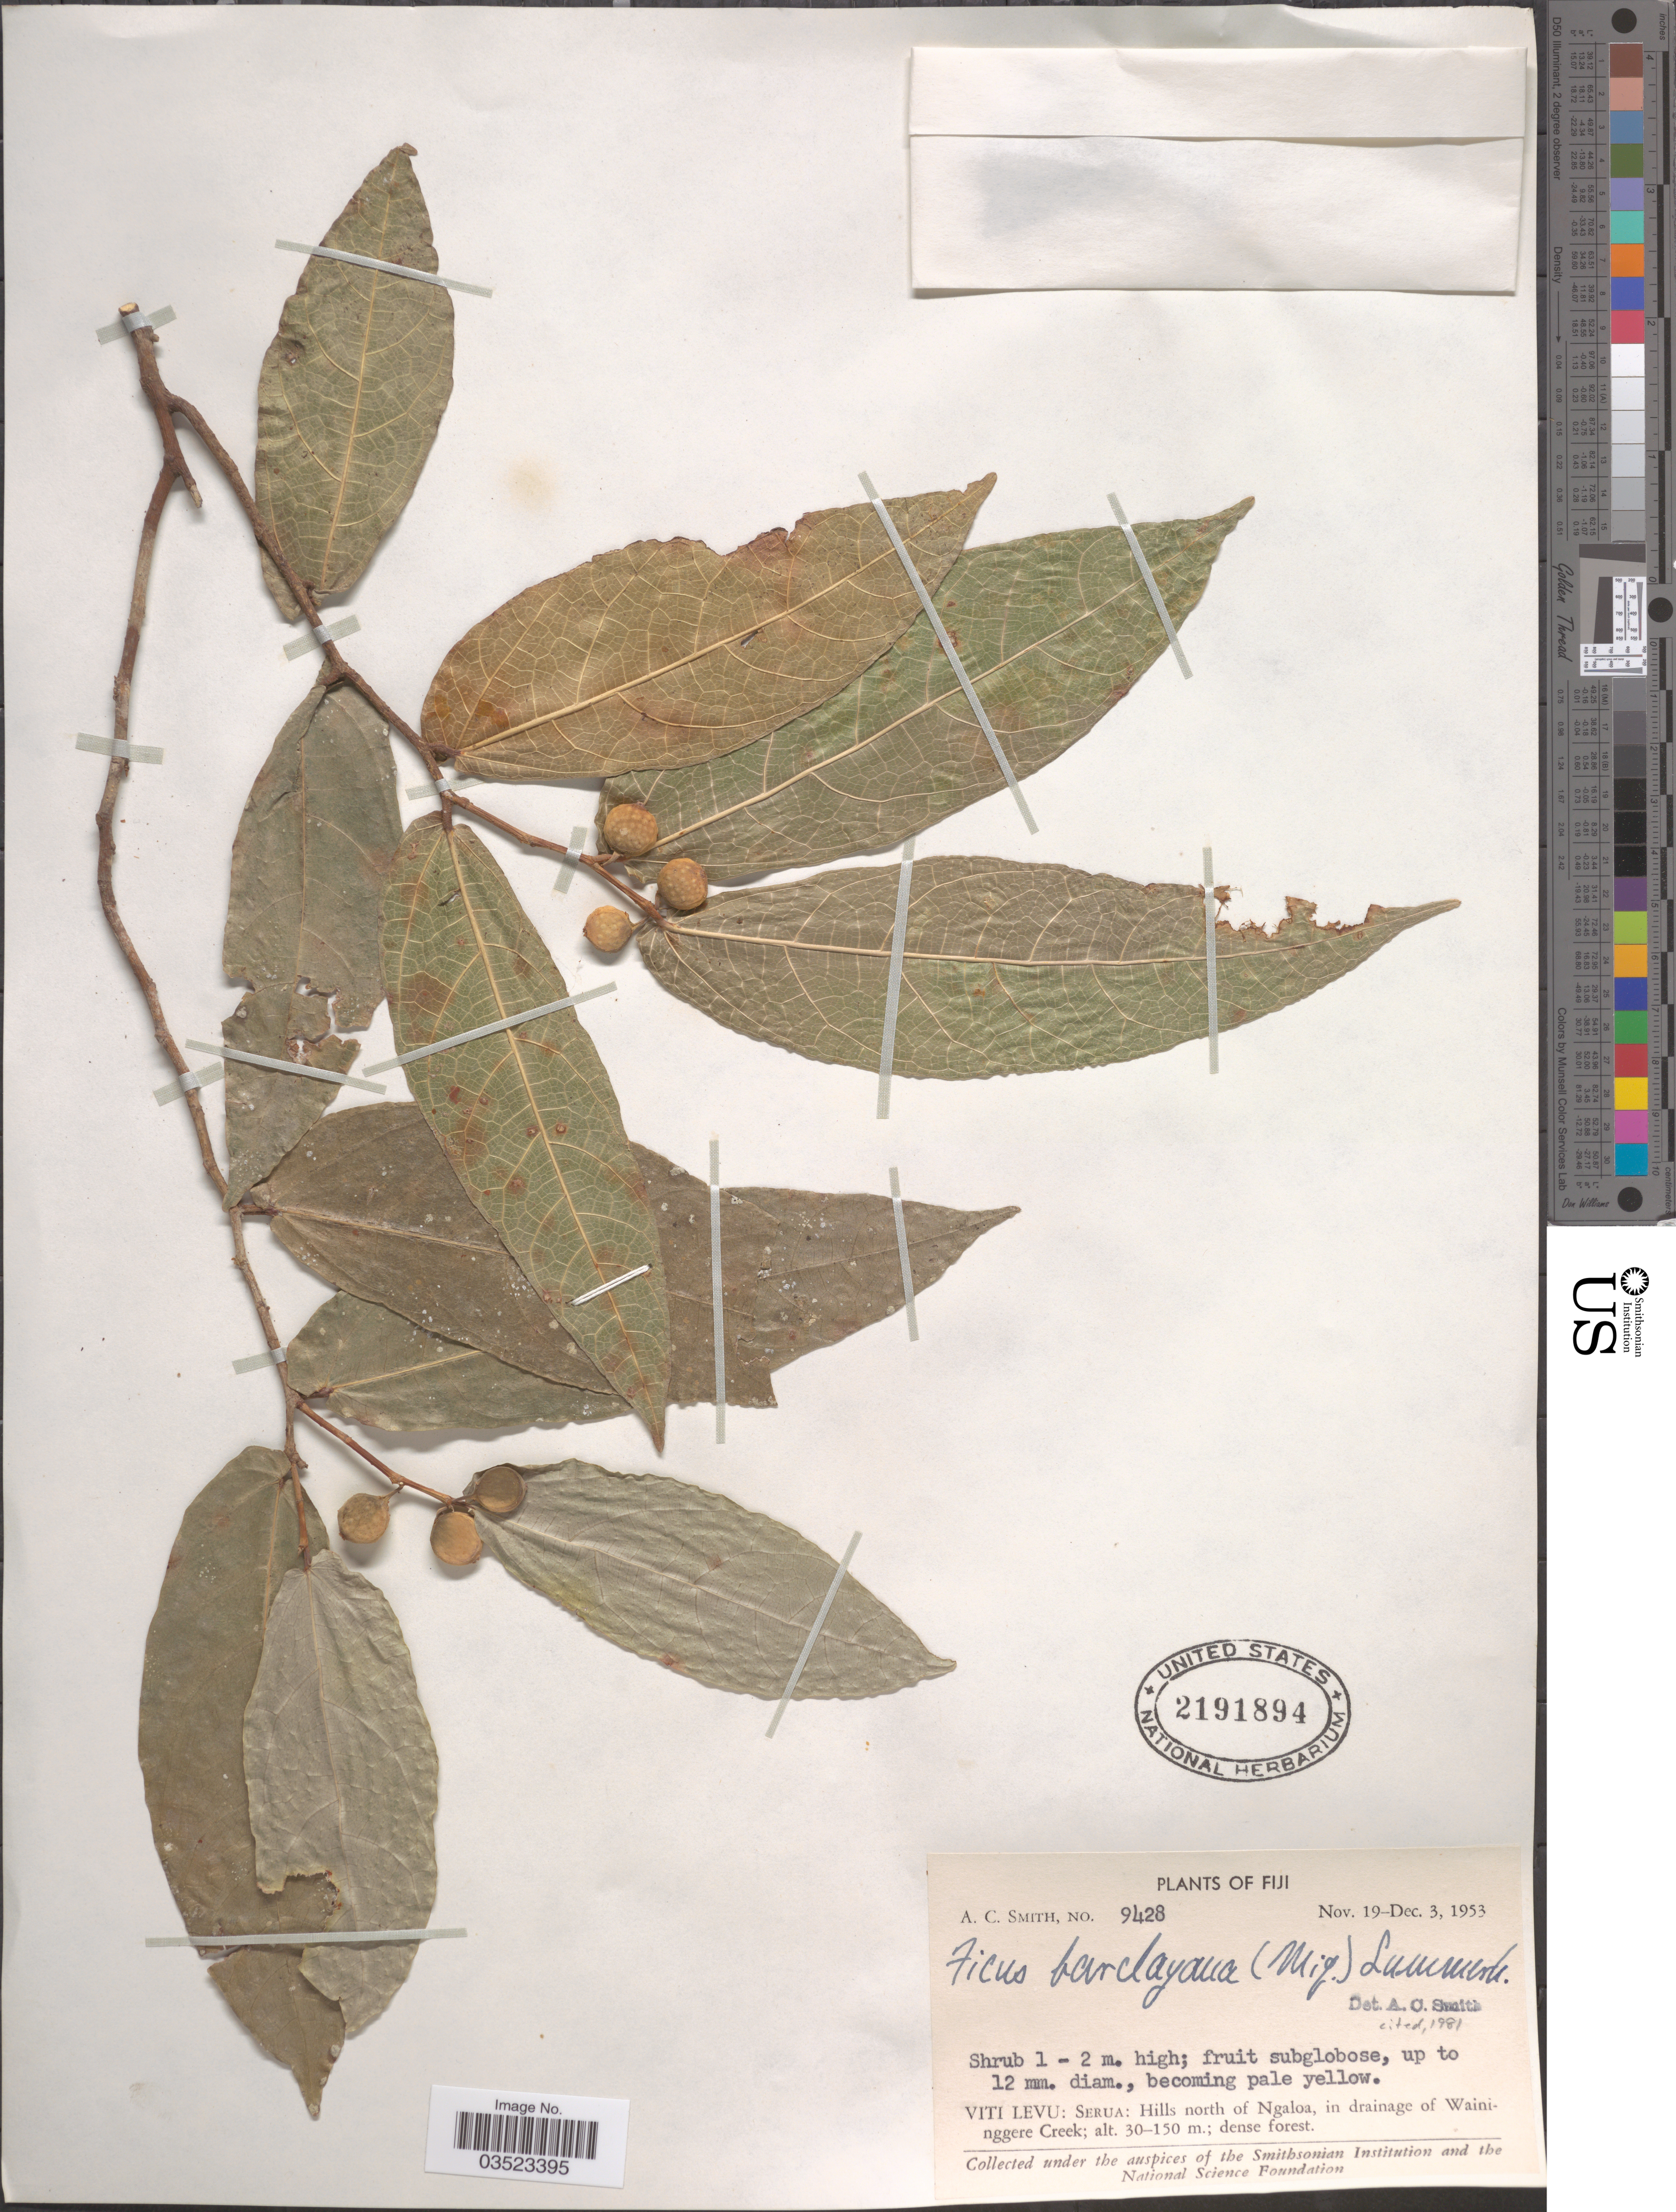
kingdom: Plantae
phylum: Tracheophyta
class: Magnoliopsida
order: Rosales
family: Moraceae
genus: Ficus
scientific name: Ficus barclayana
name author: (Miq.) Summerh.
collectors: A. C. Smith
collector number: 9428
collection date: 1953-11-19/1953-12-03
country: Fiji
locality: Viti Levu: Serua: Hills north of Ngaloa, in drainage of Waininggere Creek.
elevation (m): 30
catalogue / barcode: US 2191894